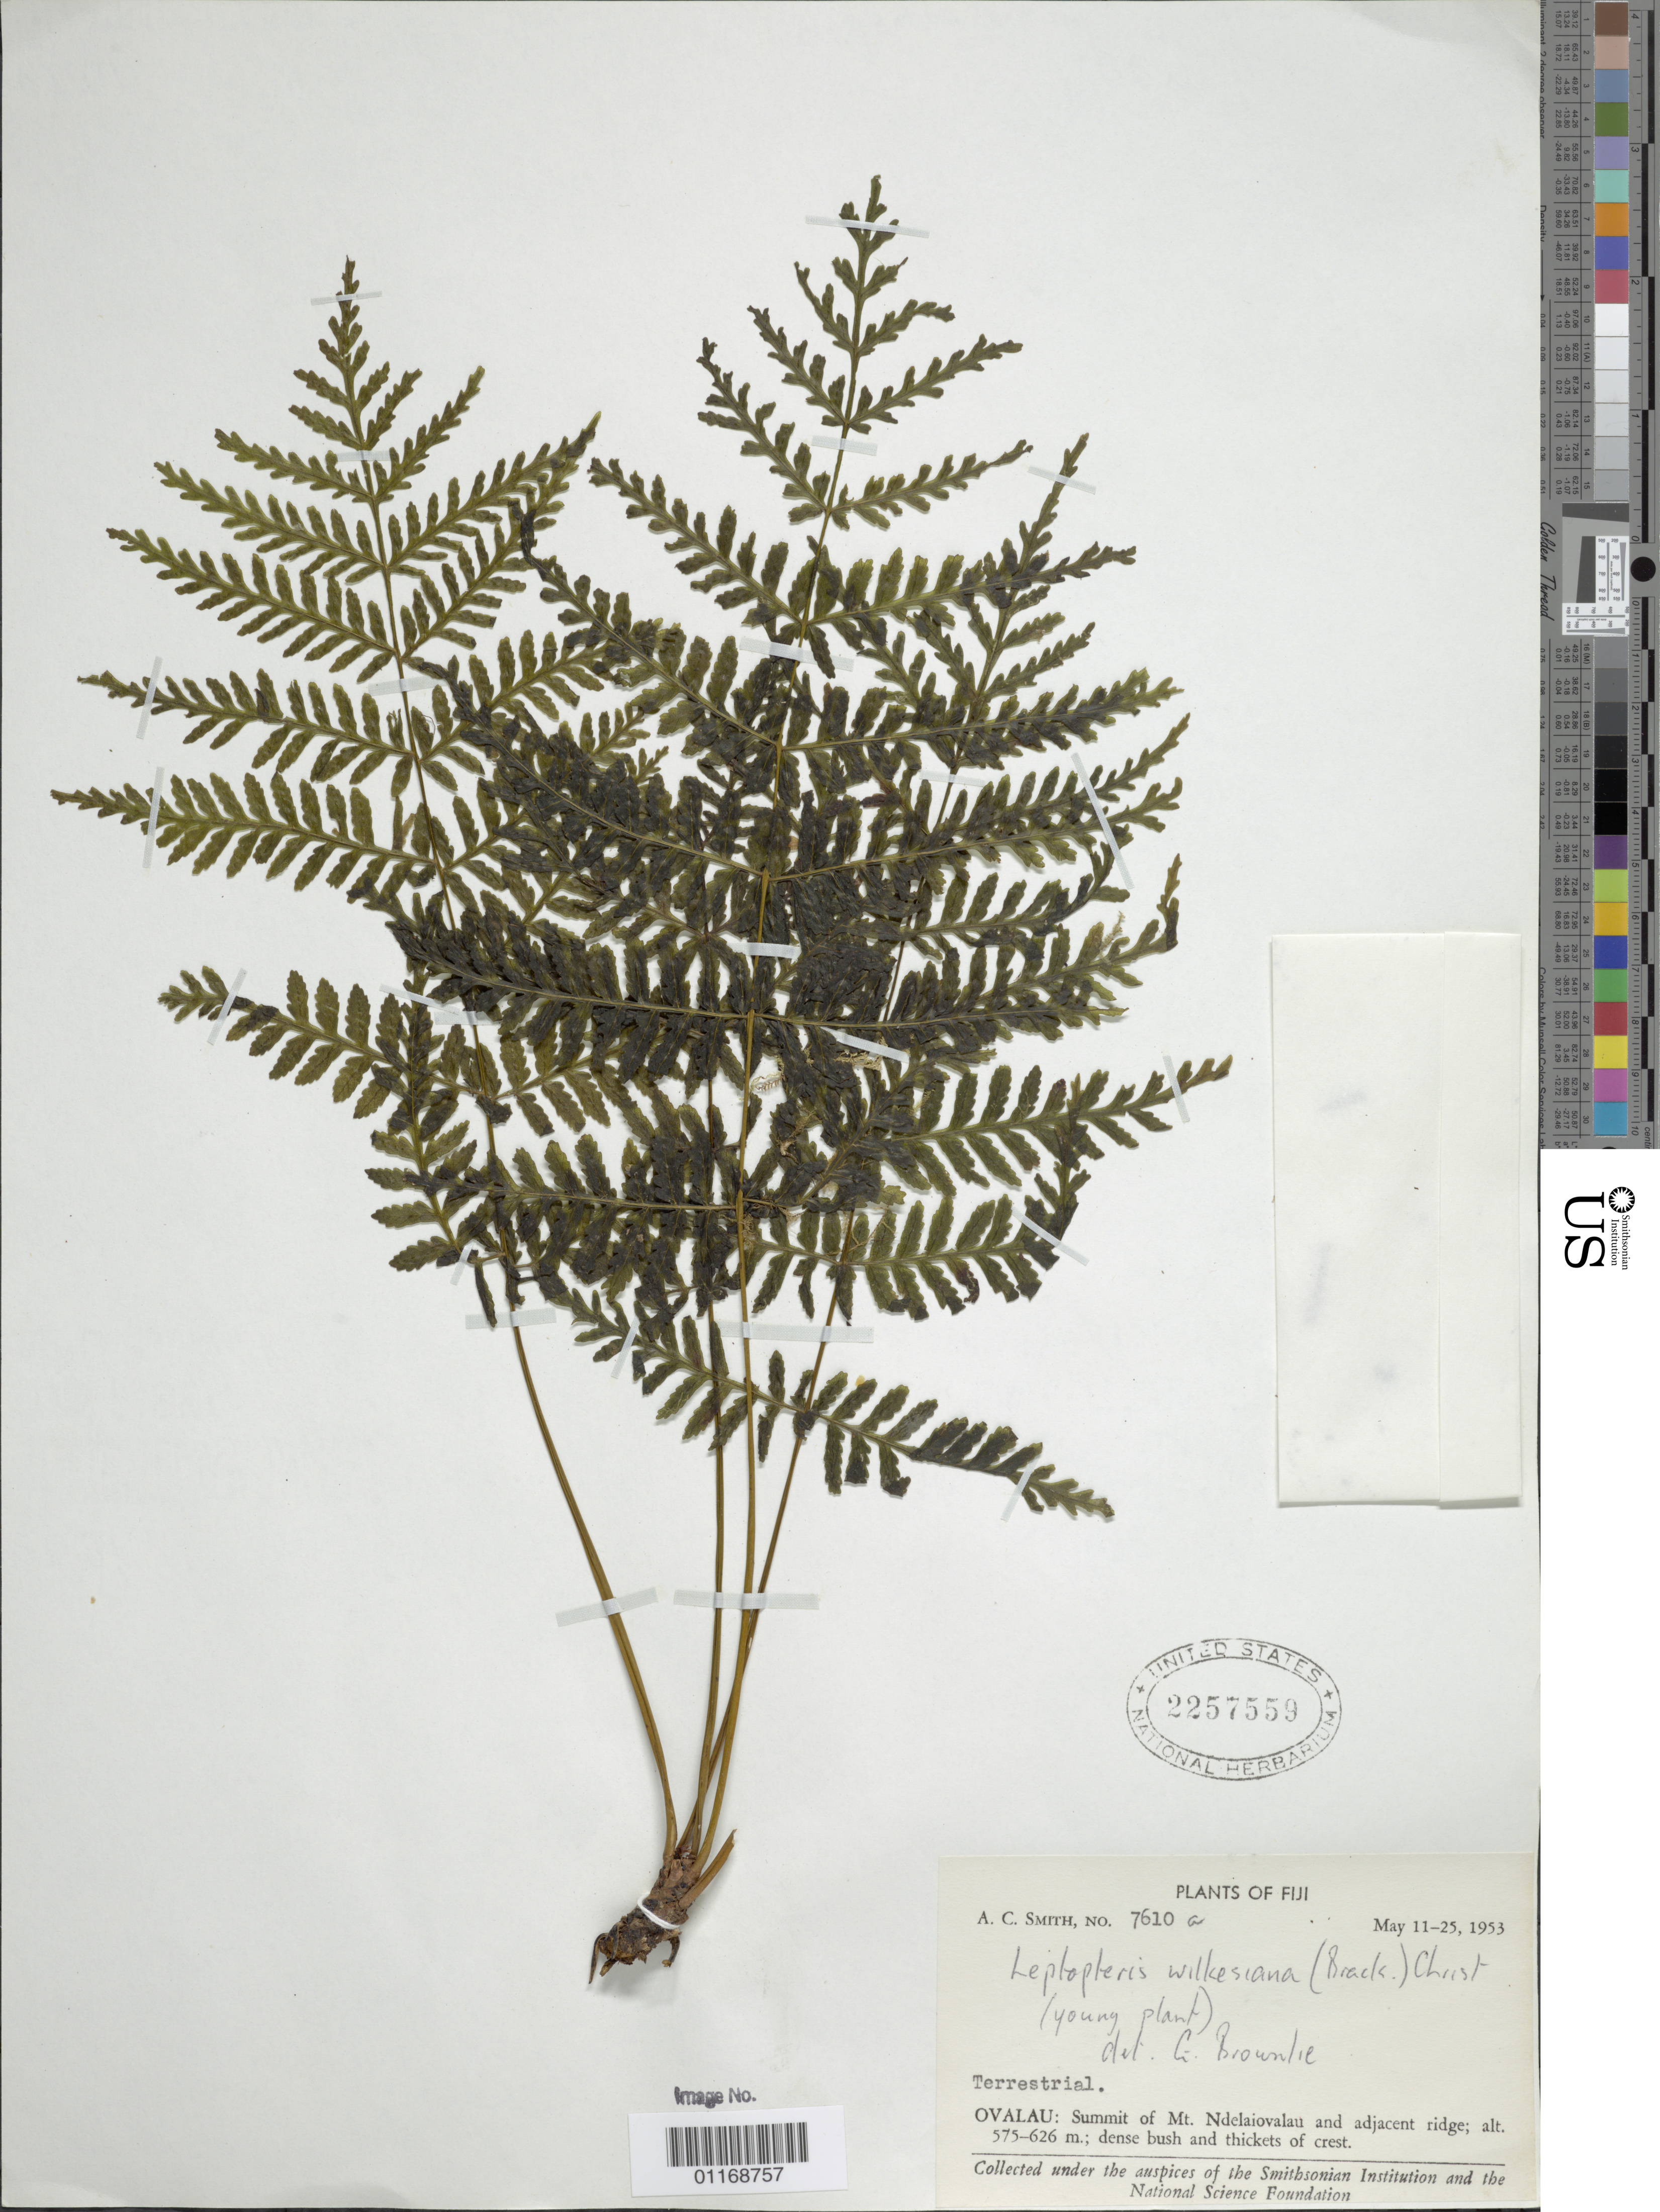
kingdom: Plantae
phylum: Tracheophyta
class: Polypodiopsida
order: Osmundales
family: Osmundaceae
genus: Leptopteris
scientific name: Leptopteris wilkesiana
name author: (Brack.) Christ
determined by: Brownlie, G.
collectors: A. C. Smith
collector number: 7610a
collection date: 1953-05-11/1953-05-25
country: Fiji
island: Ovalau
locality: Summit of Mt. Ndelaiovalau and adjacent ridge.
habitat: Dense bush and thickets of crest.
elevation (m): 575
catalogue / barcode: US 2257559